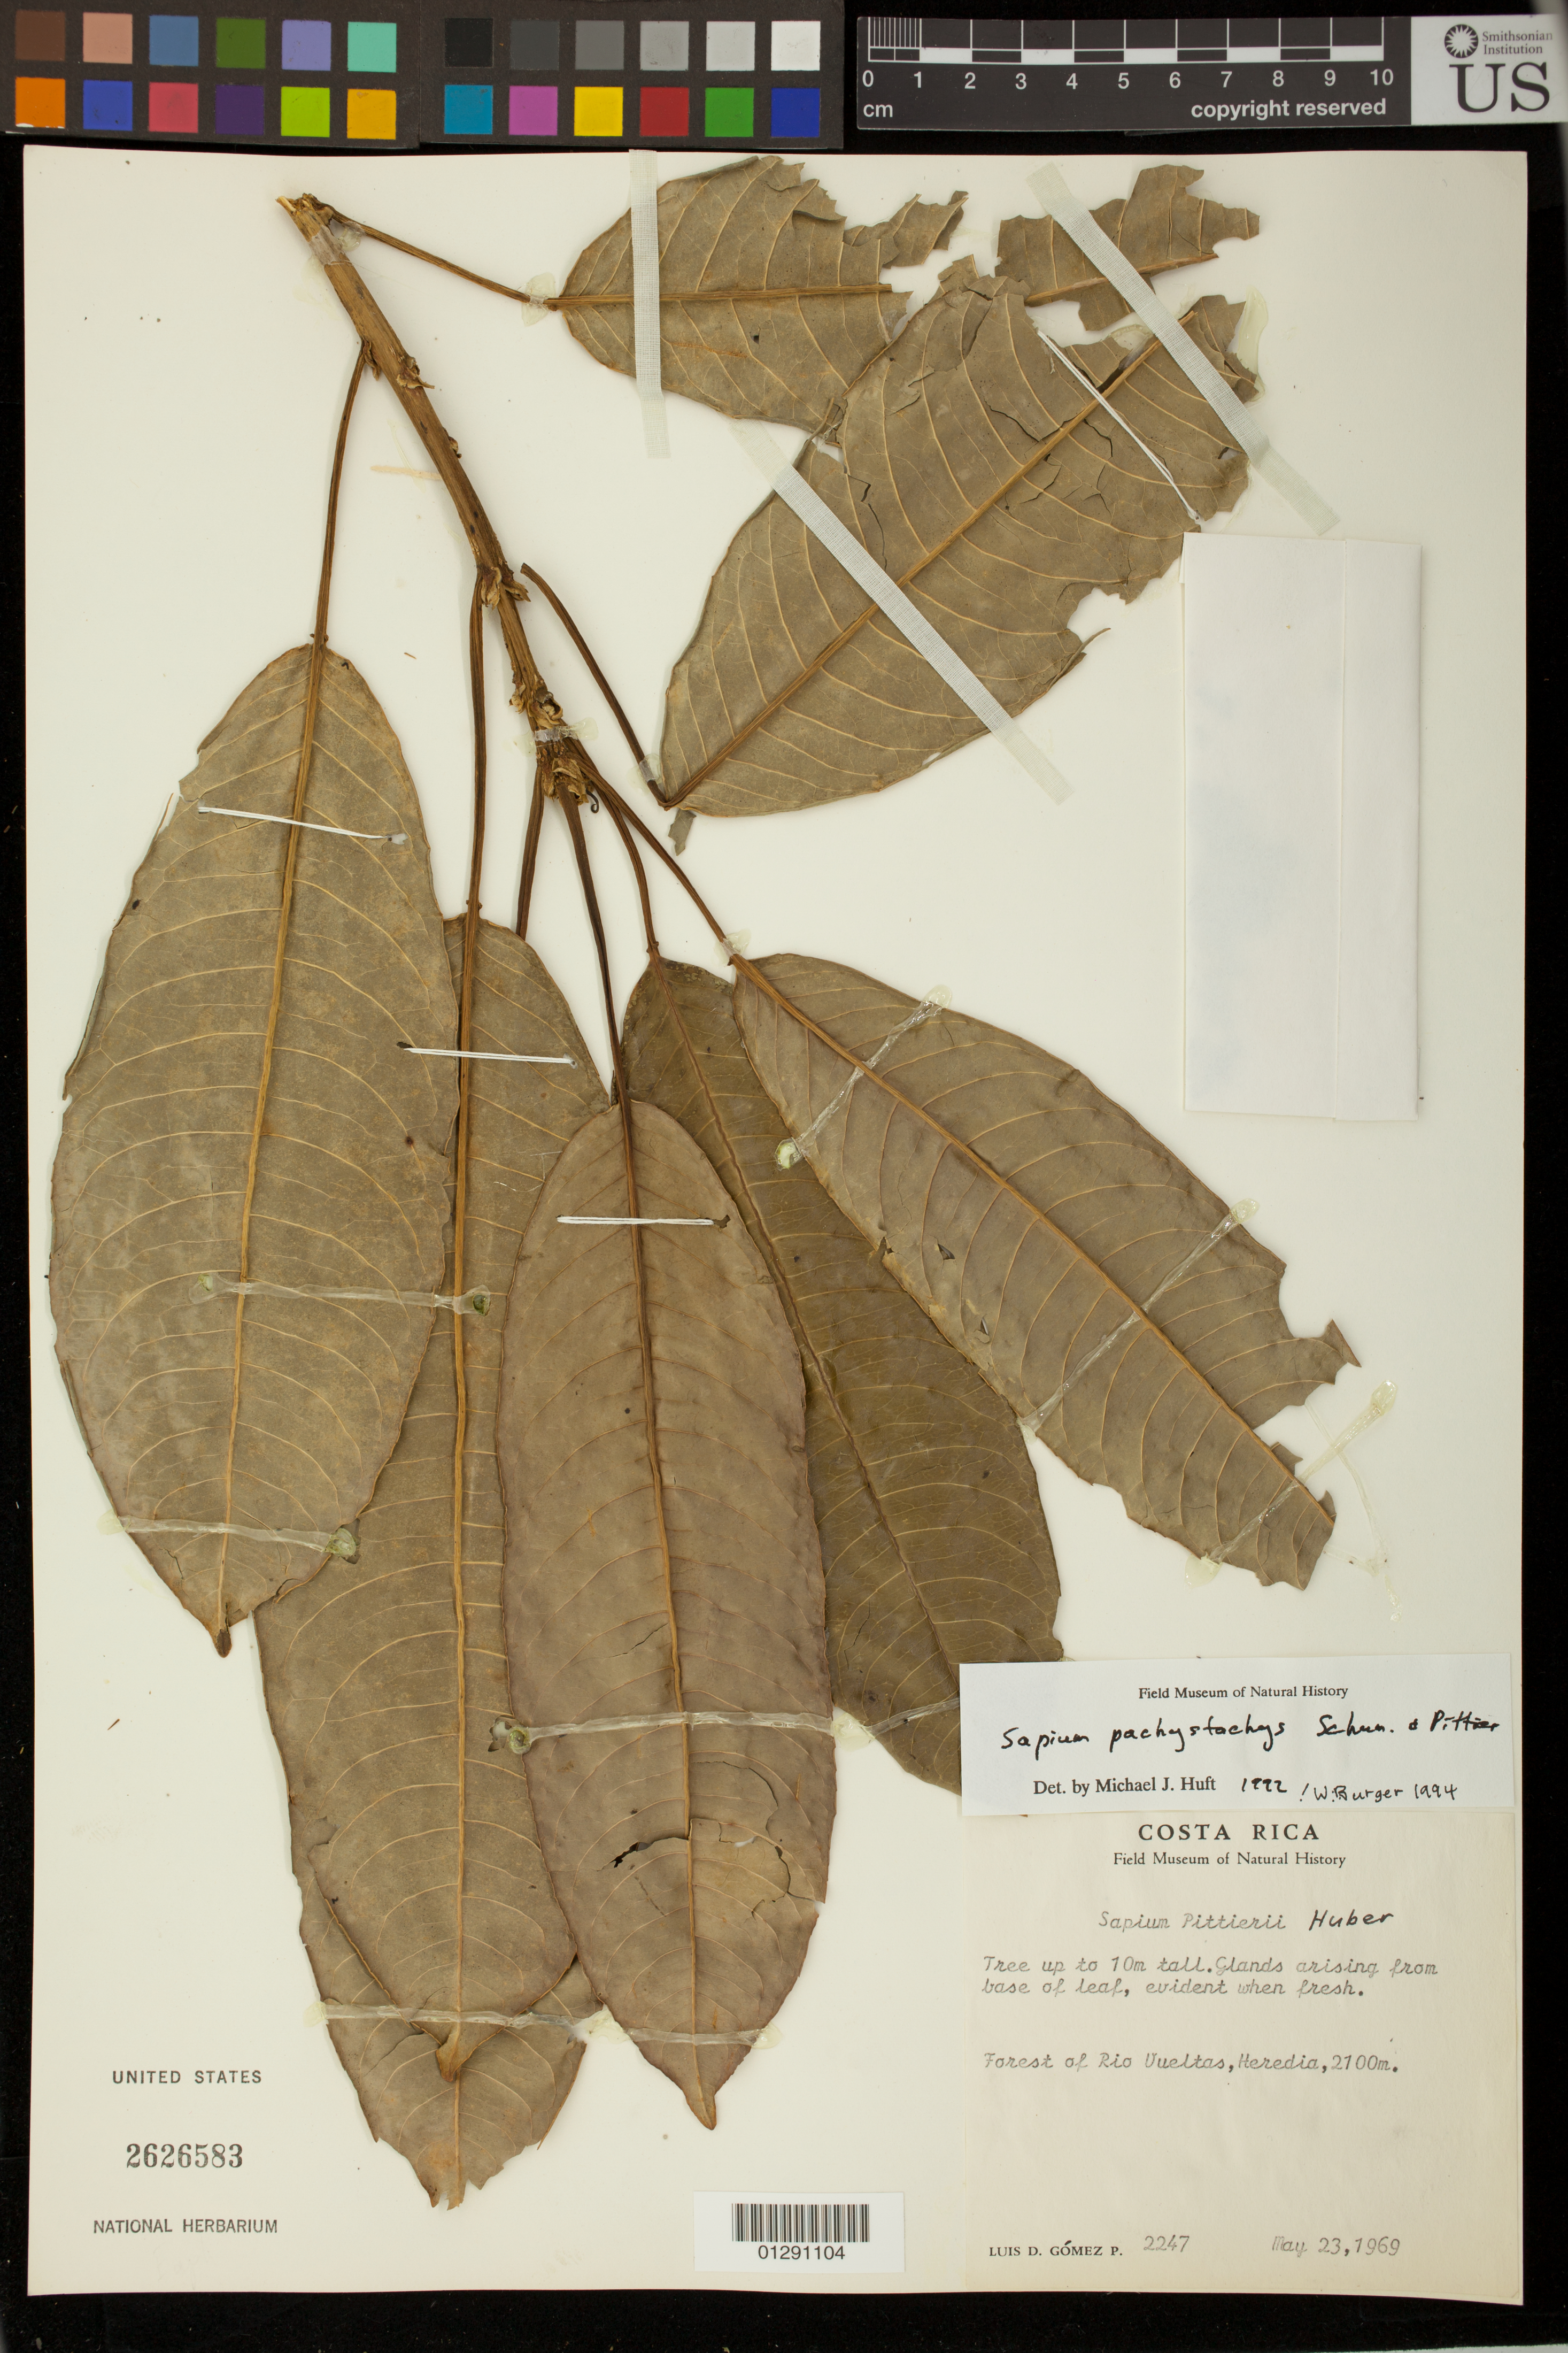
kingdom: Plantae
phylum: Tracheophyta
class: Magnoliopsida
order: Malpighiales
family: Euphorbiaceae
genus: Sapium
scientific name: Sapium pachystachys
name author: K. Schum. & Pittier in Pittier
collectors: L. D. Gómez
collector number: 2247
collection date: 1969-05-23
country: Costa Rica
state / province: Heredia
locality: Forest of Rio Vueltas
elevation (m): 2100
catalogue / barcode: US 2626583